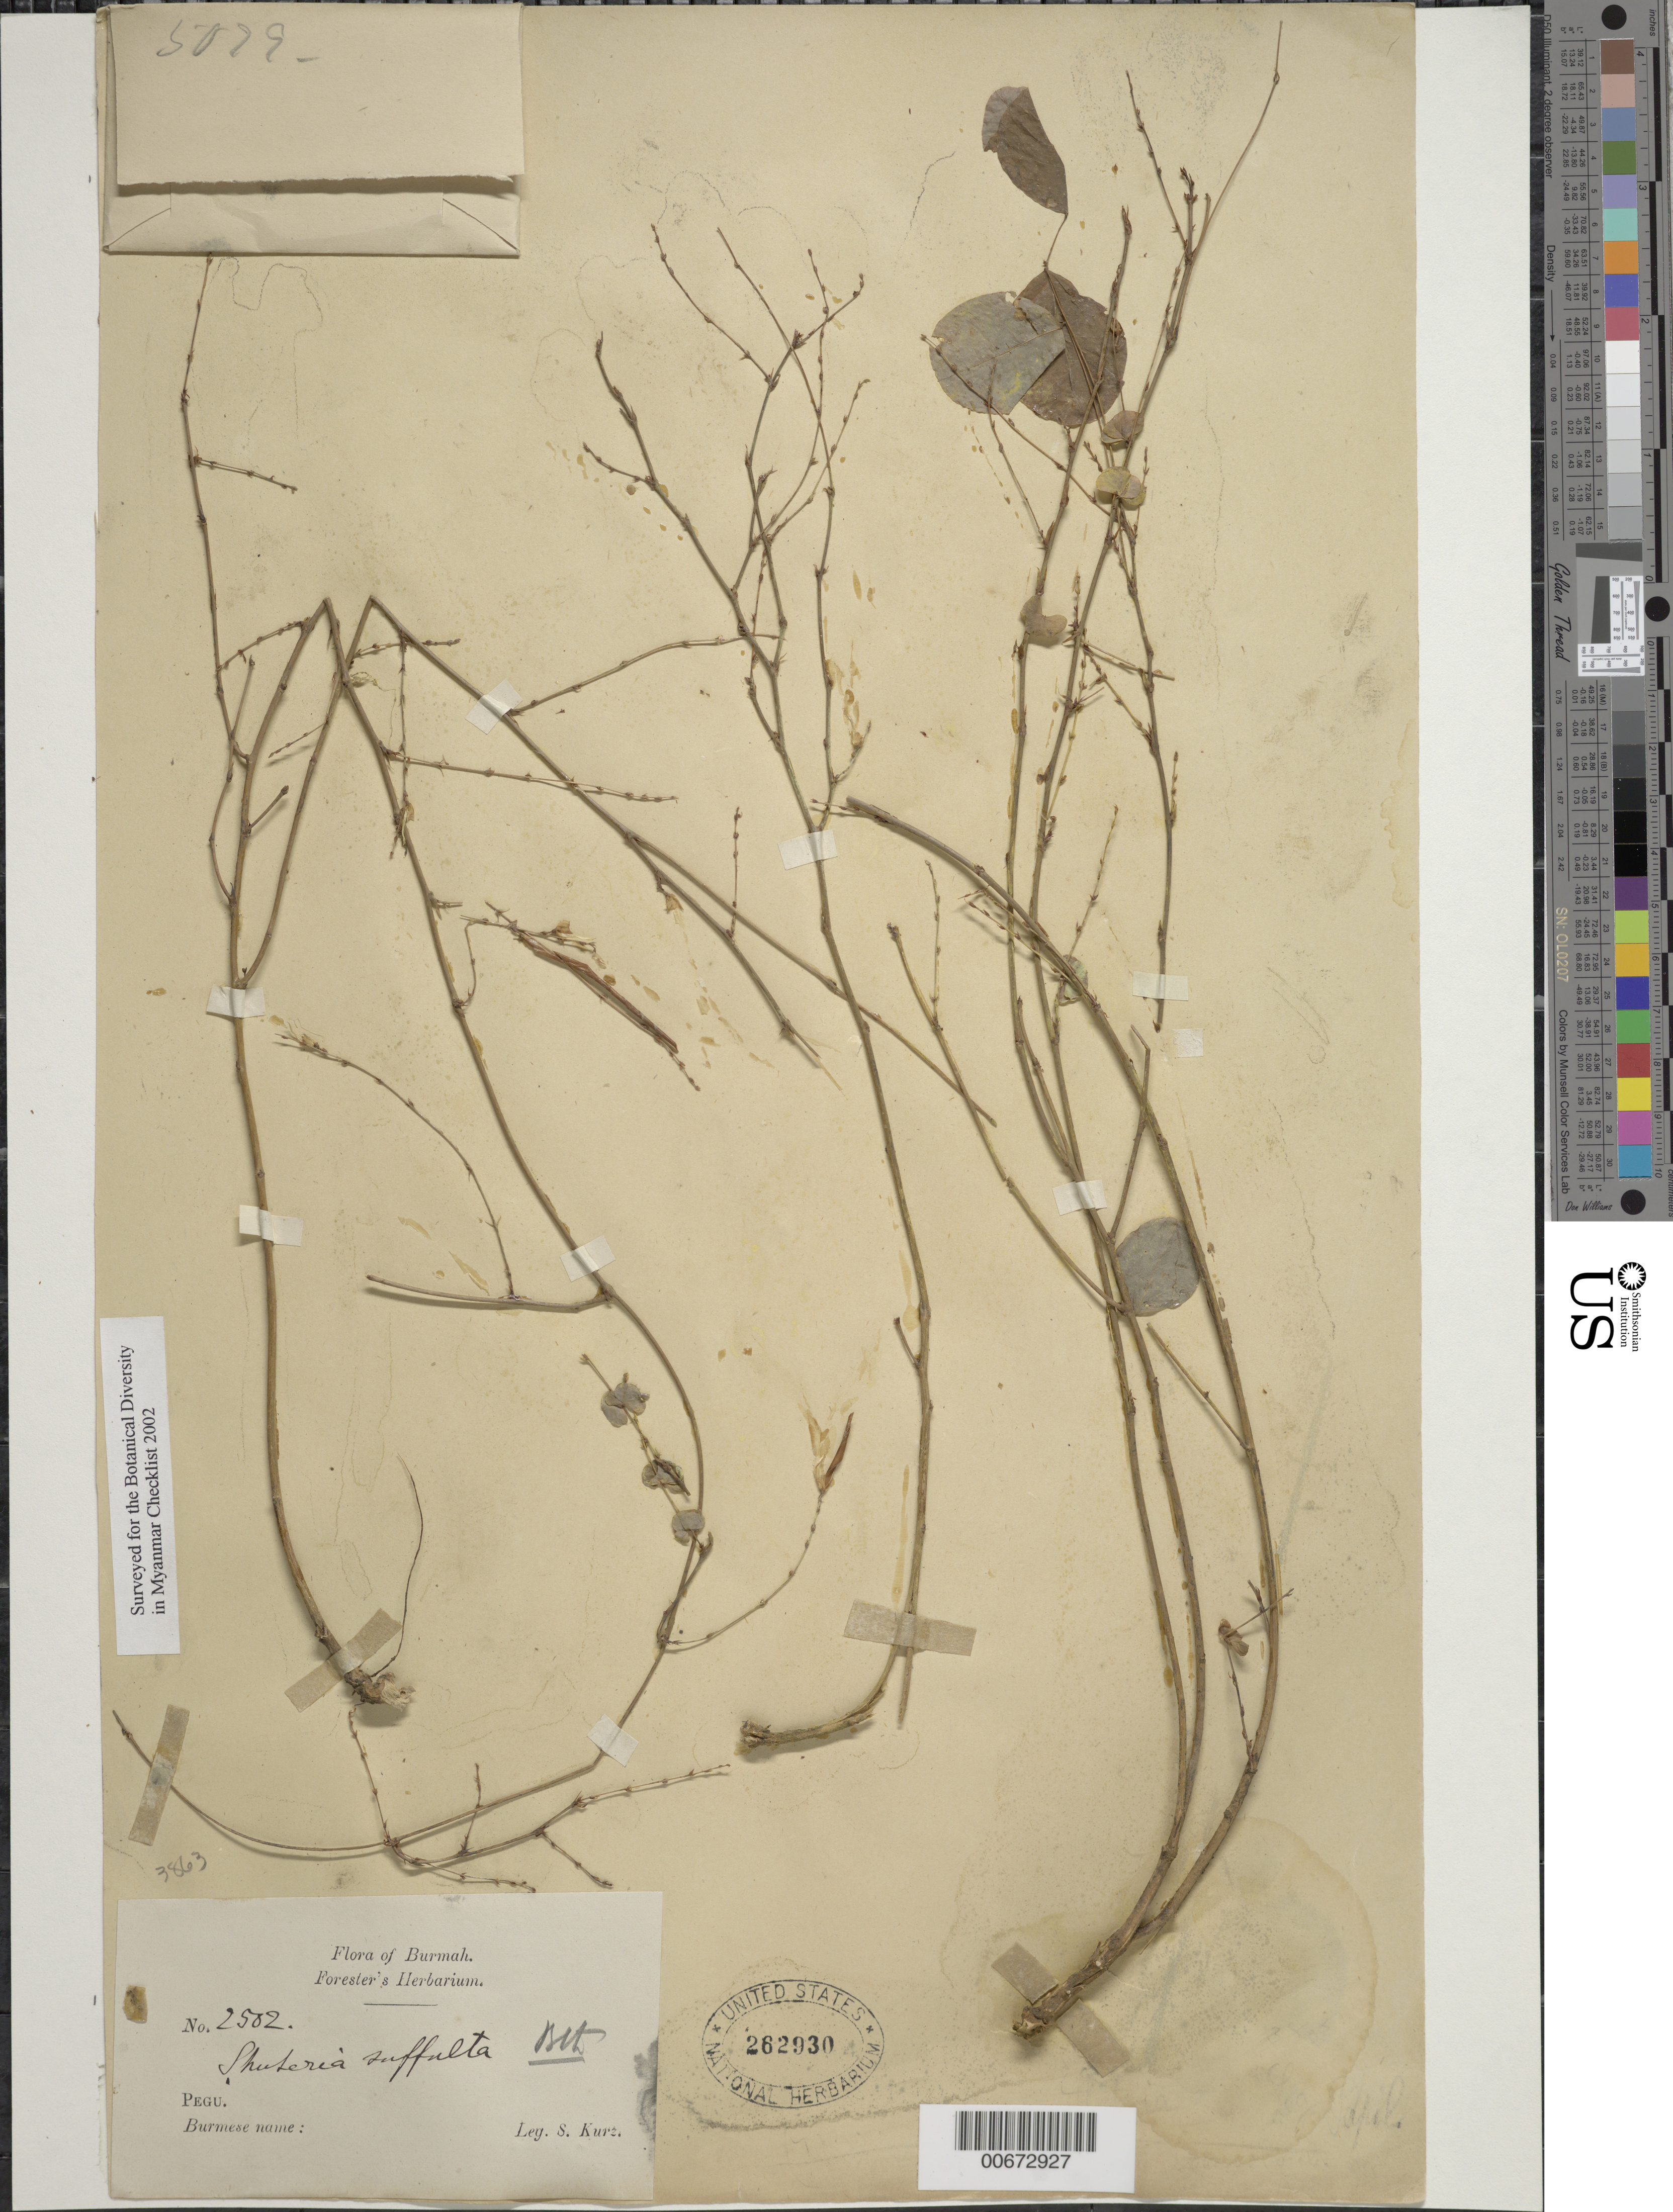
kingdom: Plantae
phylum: Tracheophyta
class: Magnoliopsida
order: Fabales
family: Fabaceae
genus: Shuteria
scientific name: Shuteria suffulta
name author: Benth.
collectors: S. Kurz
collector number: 2502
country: Myanmar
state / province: Bago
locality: Pegu..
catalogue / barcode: US 262930